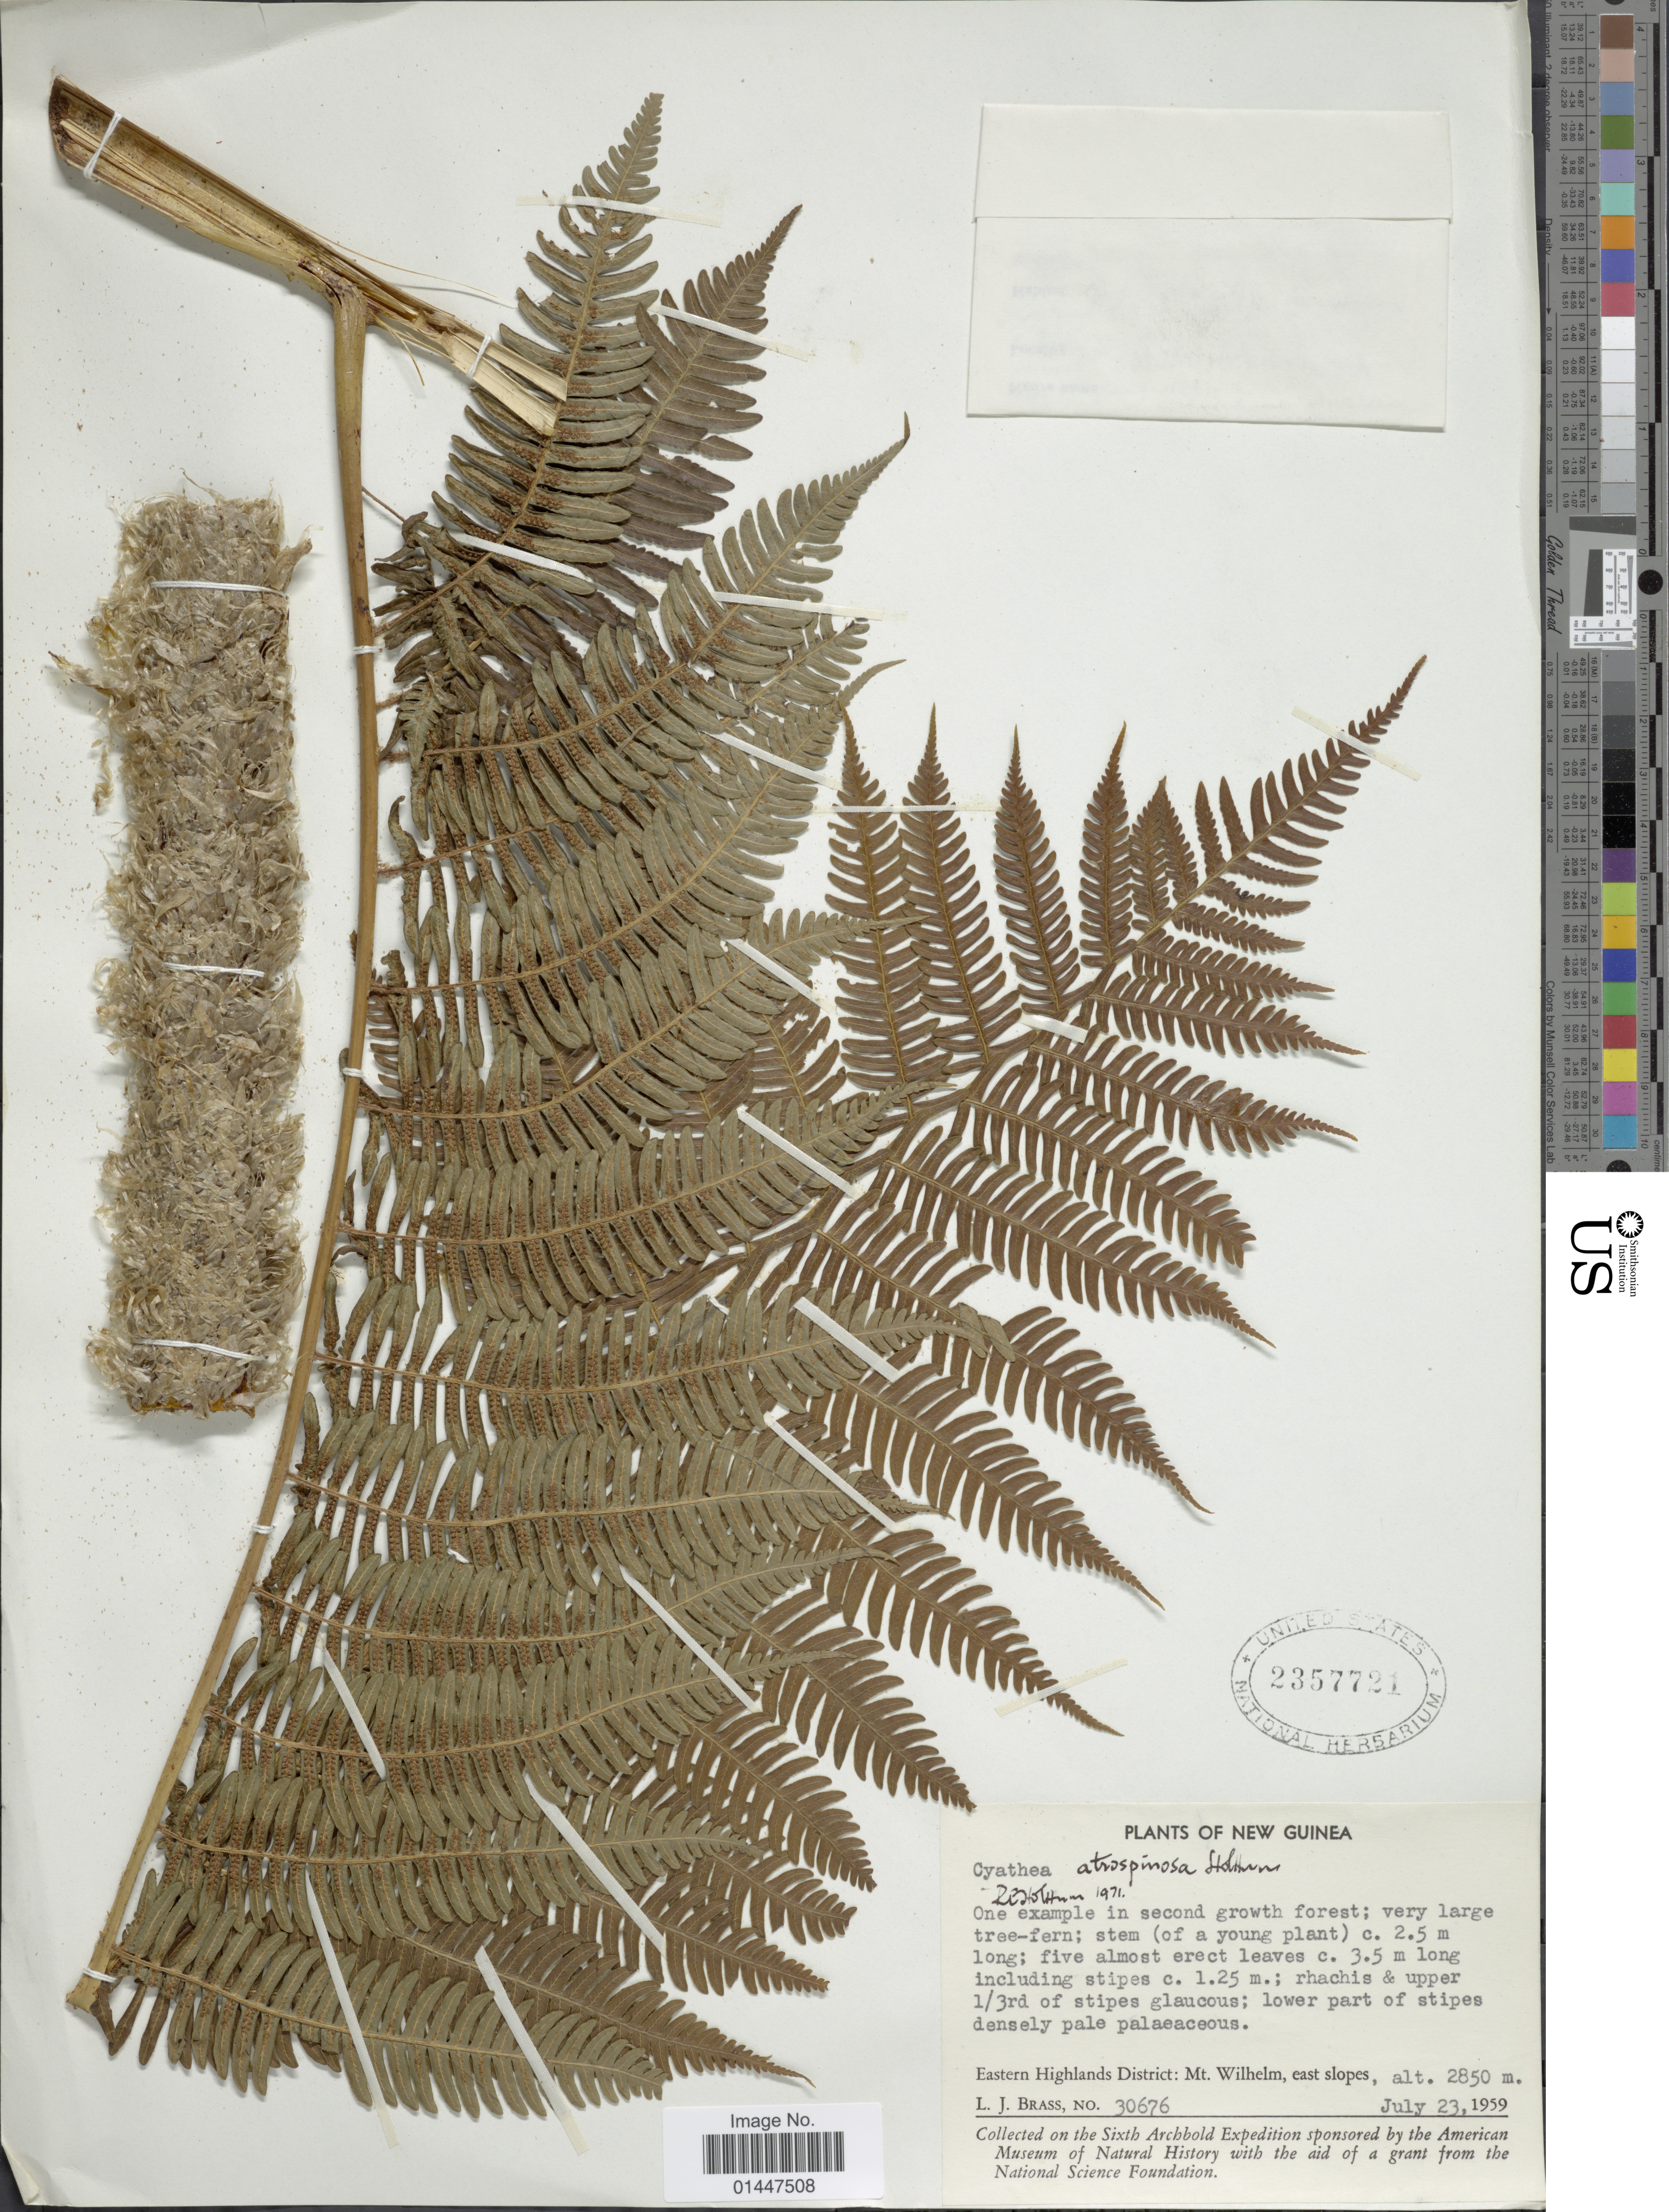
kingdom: Plantae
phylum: Tracheophyta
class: Polypodiopsida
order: Cyatheales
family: Cyatheaceae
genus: Sphaeropteris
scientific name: Sphaeropteris atrospinosa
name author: (Holttum) R.M. Tryon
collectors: L. J. Brass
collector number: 30676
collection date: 1959-07-23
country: Papua New Guinea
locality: New Guinea. Eastern Highlands Distr.: Mt. Wilhelm, east slopes.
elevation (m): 2850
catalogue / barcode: US 2357721